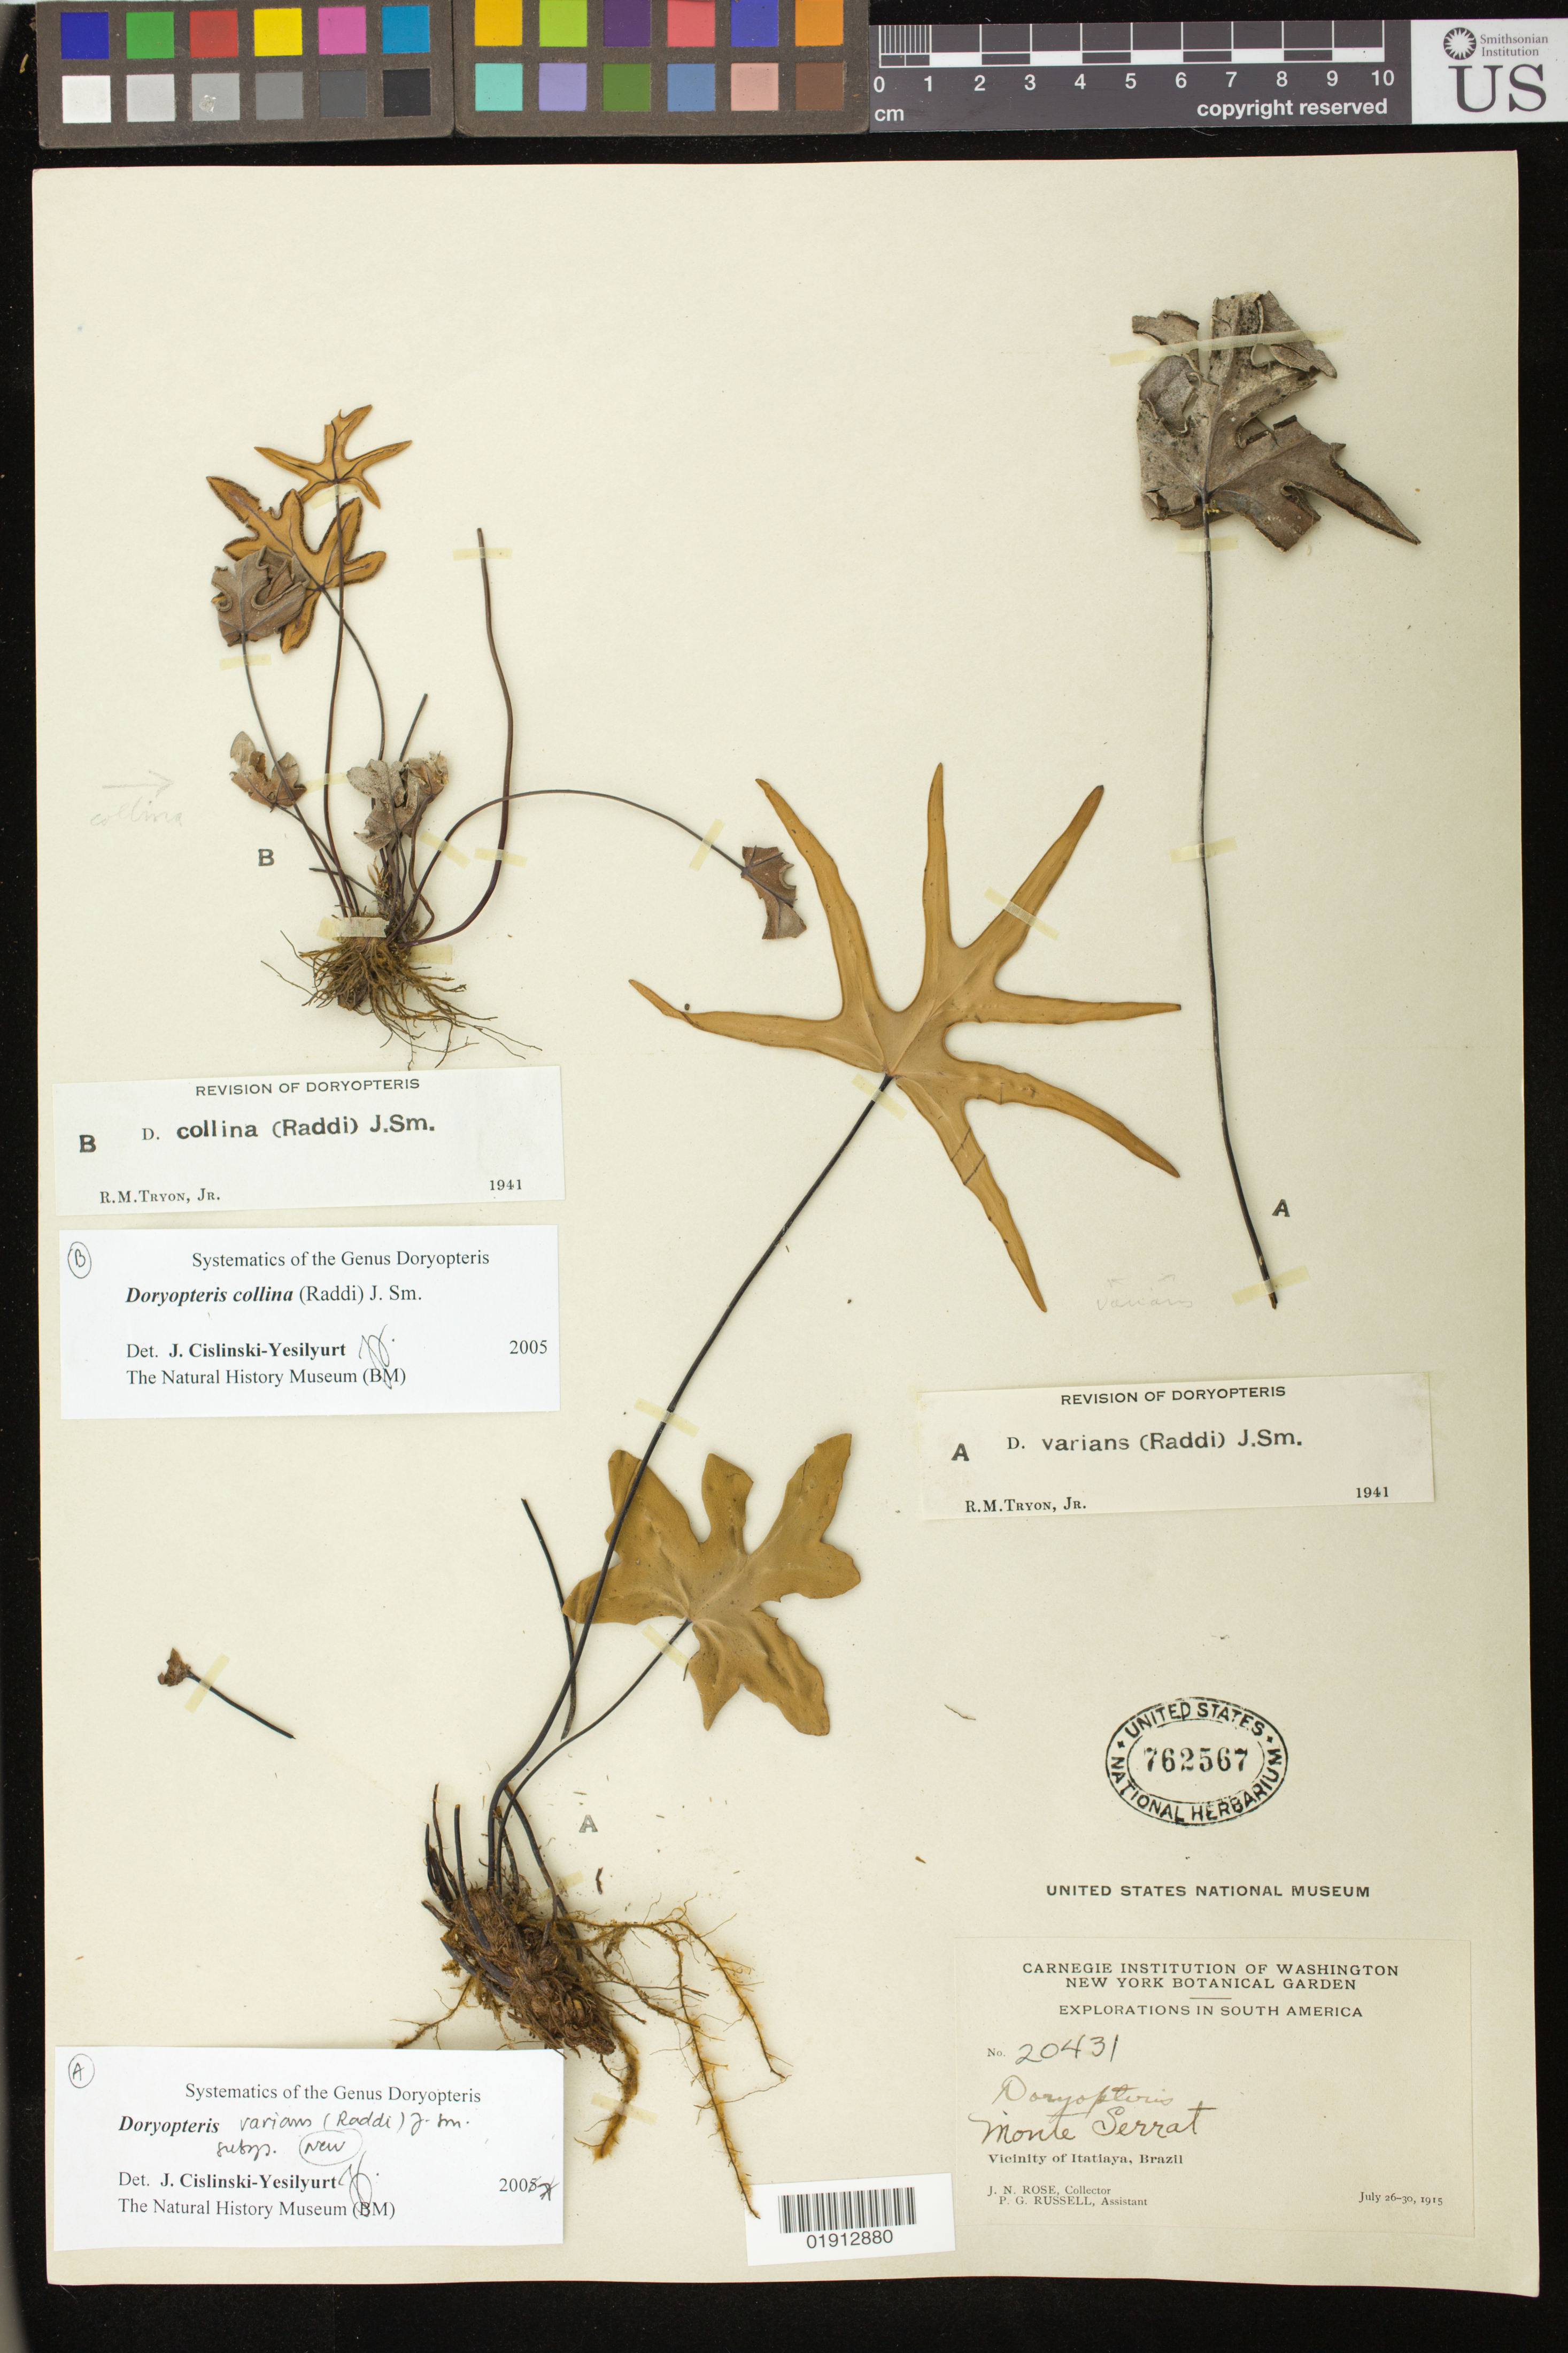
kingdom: Plantae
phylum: Tracheophyta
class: Polypodiopsida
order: Polypodiales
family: Pteridaceae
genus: Doryopteris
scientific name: Doryopteris collina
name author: (Raddi) J. Sm.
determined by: Yesilyurt, J. C.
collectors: J. N. Rose & P. G. Russell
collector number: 20431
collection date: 1915-07-26/1915-07-30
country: Brazil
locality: Monte Serrat, vicinity of Itatiaya.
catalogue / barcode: US 762567